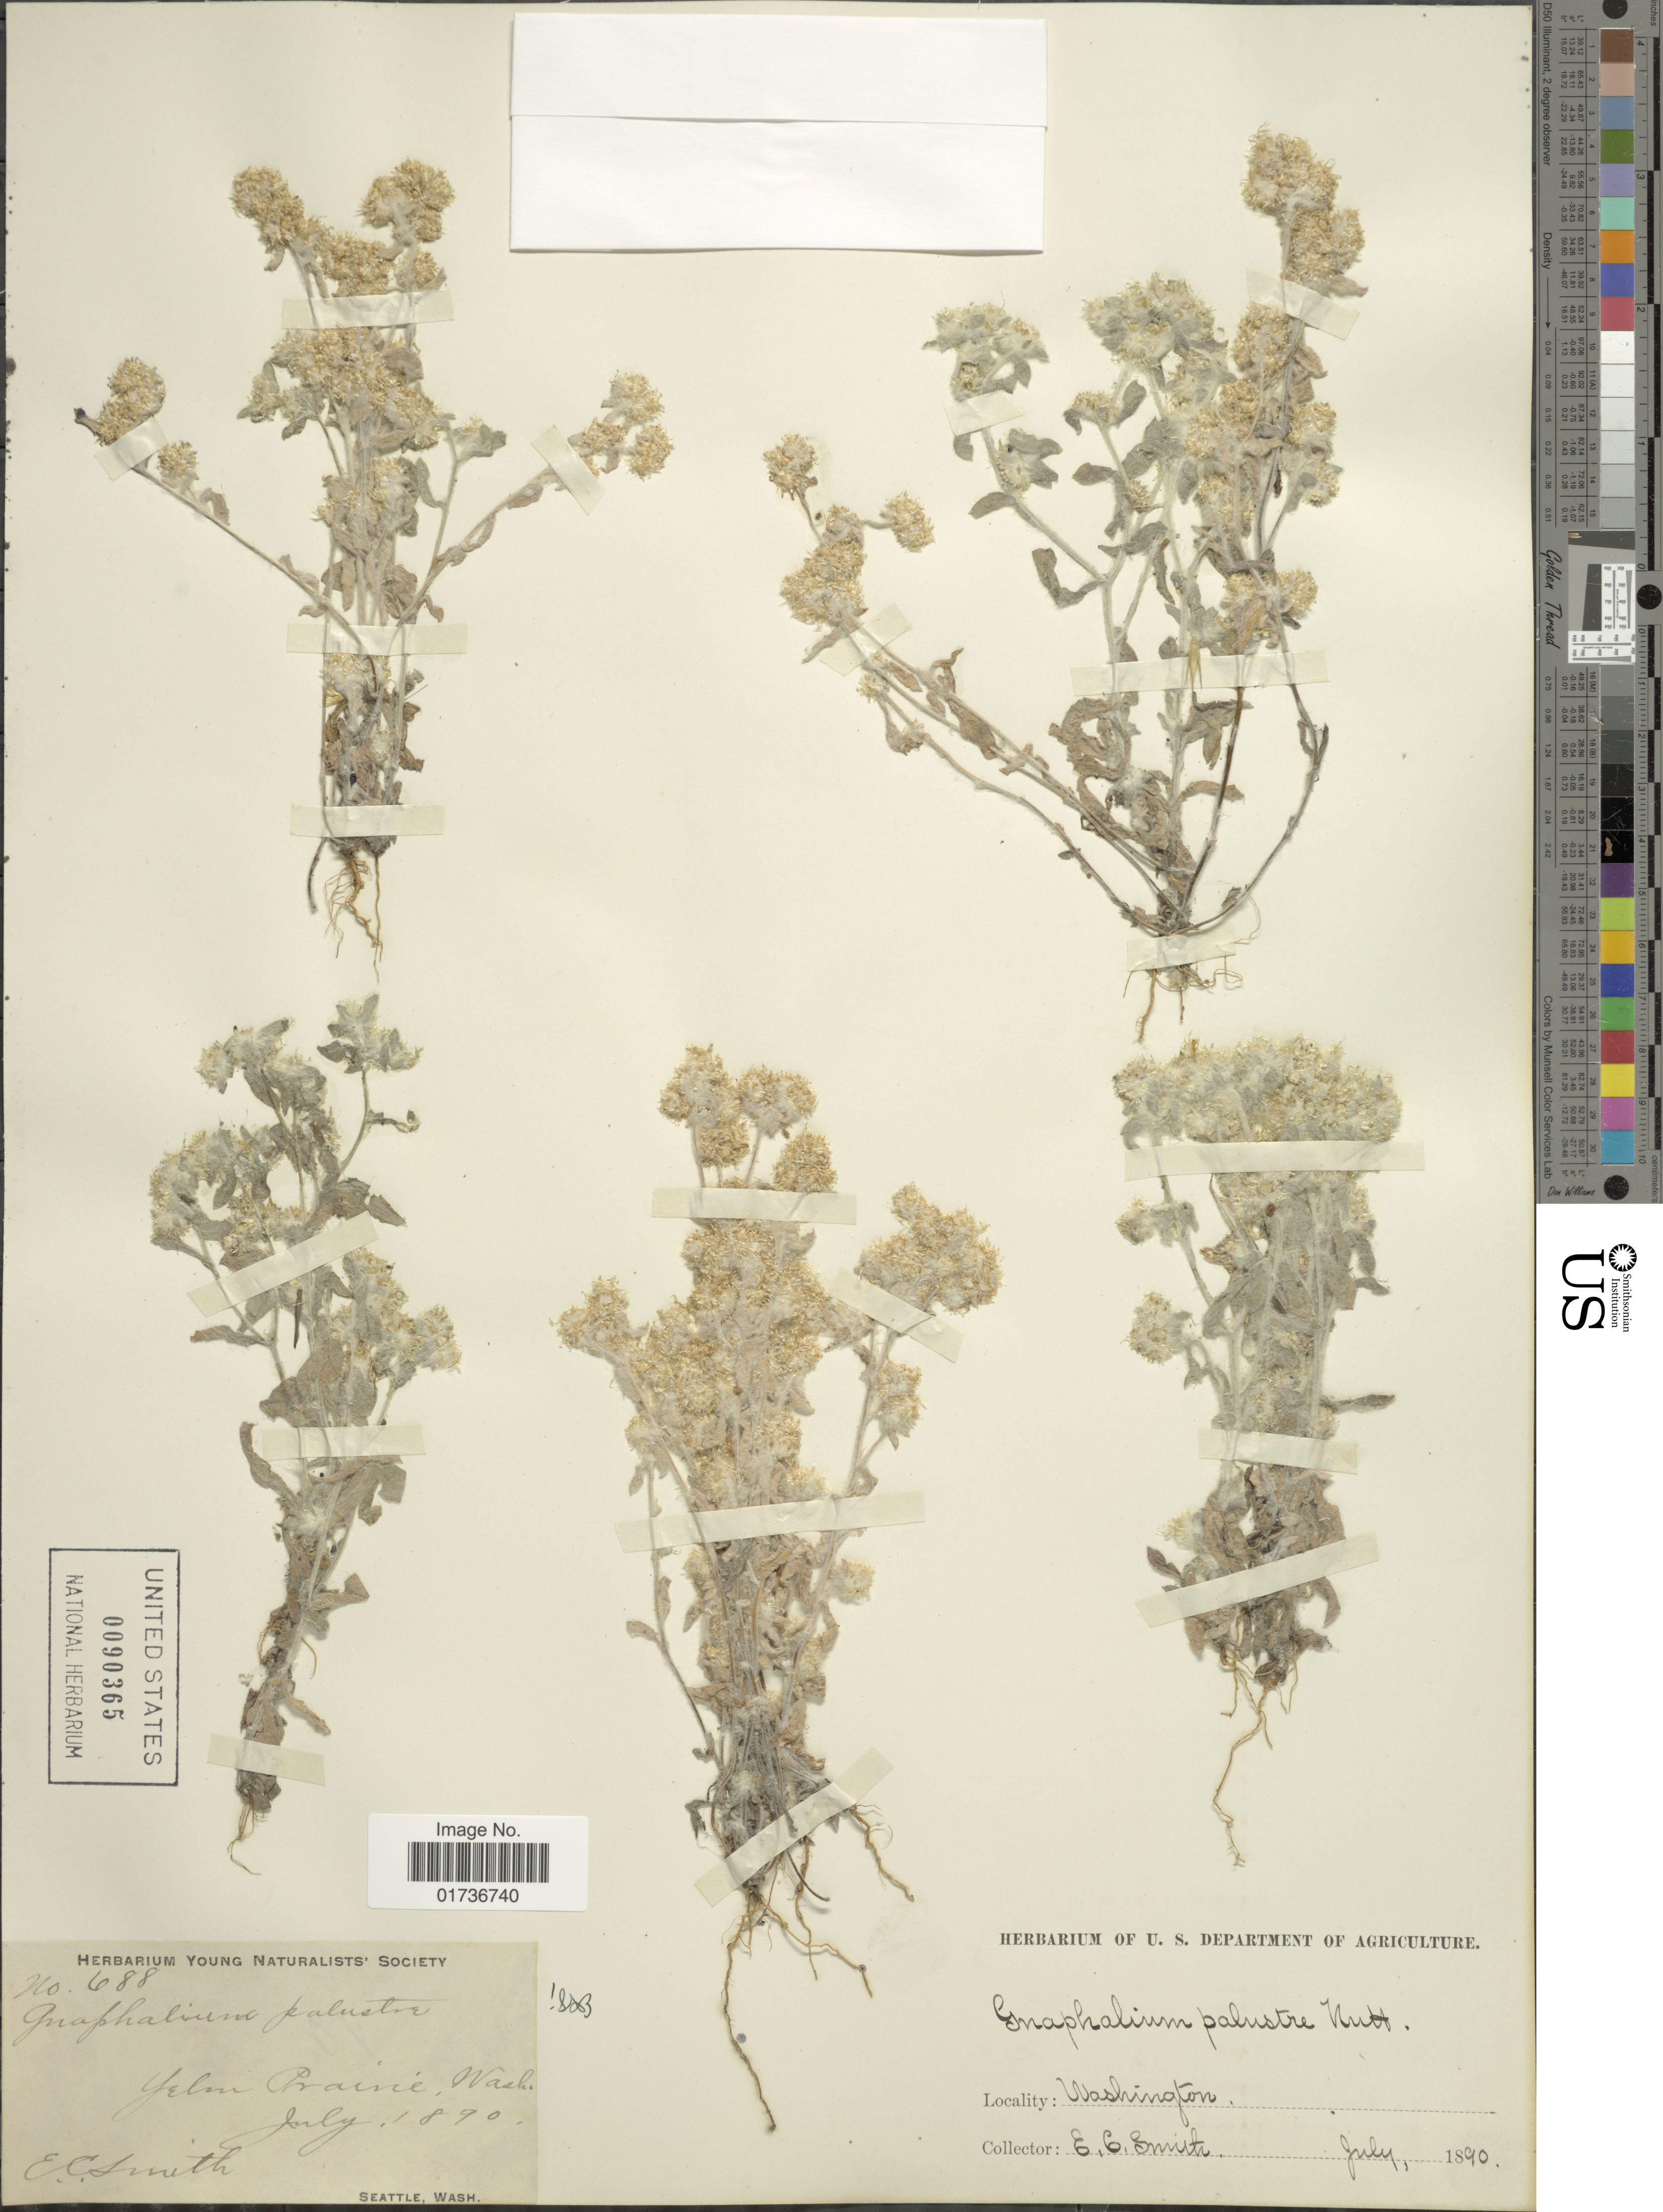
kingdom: Plantae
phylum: Tracheophyta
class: Magnoliopsida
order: Asterales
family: Asteraceae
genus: Gnaphalium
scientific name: Gnaphalium palustre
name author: Nutt.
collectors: E. Smith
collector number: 688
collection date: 1890-07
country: United States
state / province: Washington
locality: Yelm Prairie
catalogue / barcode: US 90365